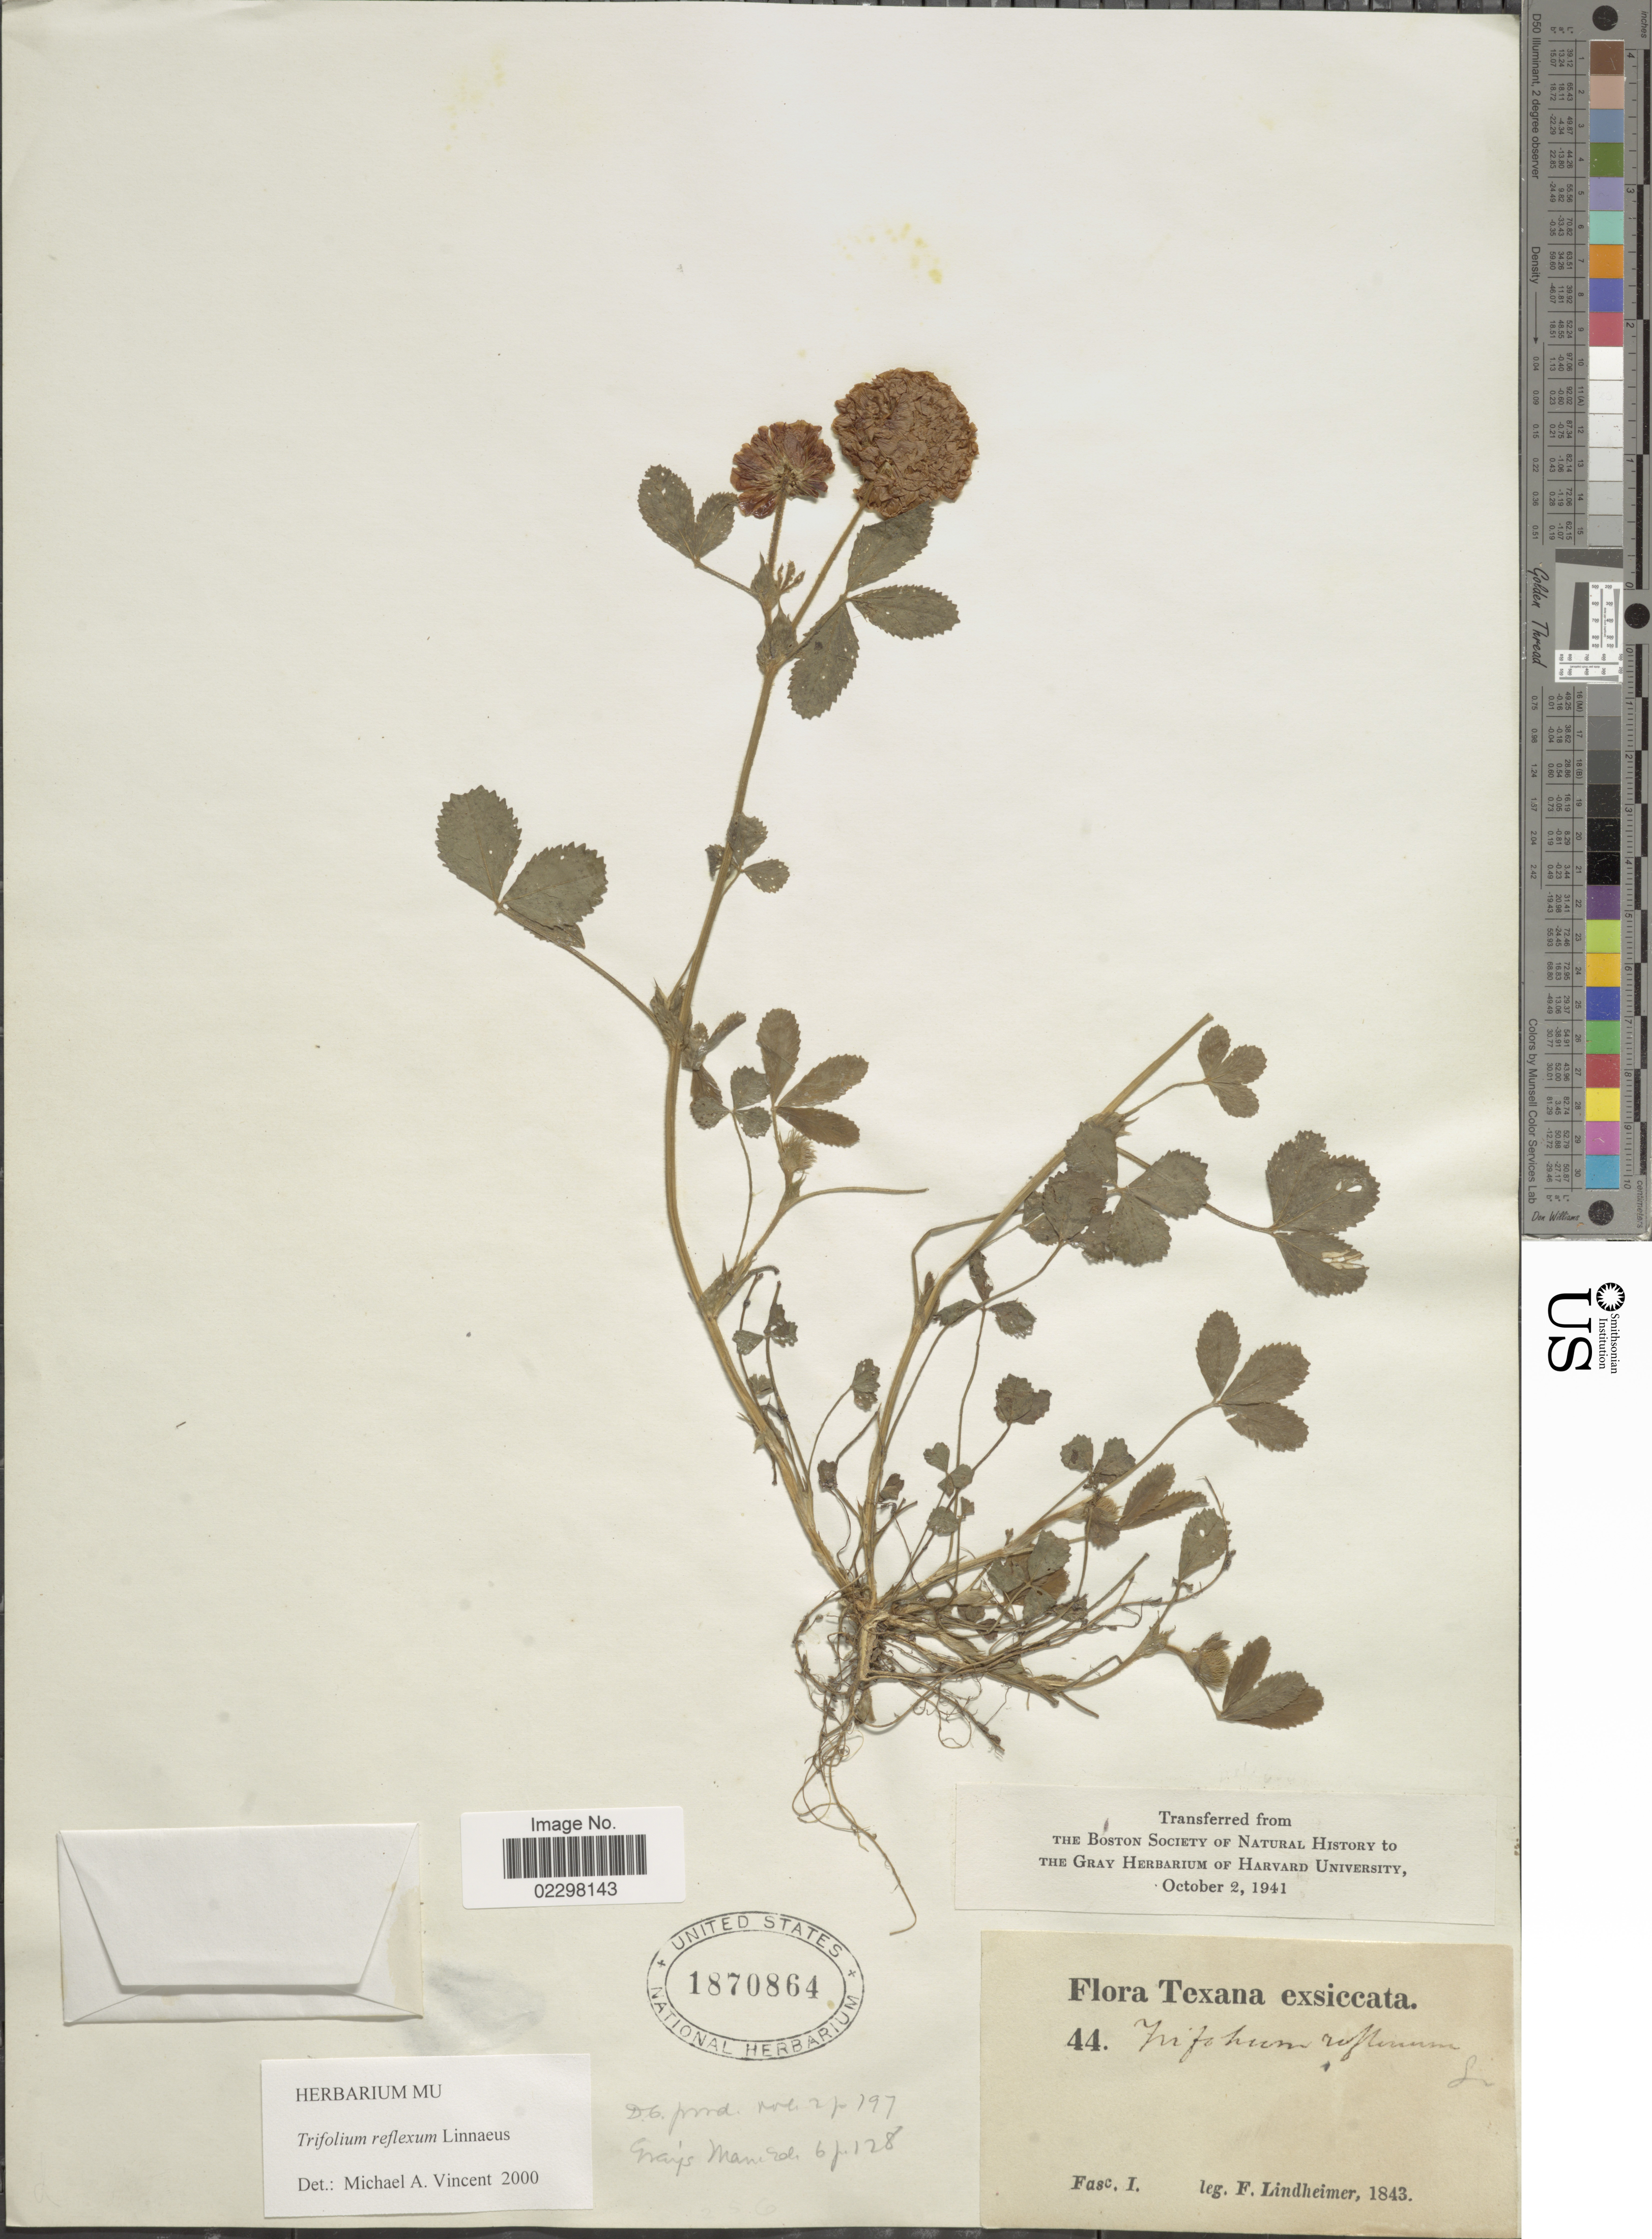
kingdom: Plantae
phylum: Tracheophyta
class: Magnoliopsida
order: Fabales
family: Fabaceae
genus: Trifolium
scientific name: Trifolium reflexum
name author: L.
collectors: F. Lindheimer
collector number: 44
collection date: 1843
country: United States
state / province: Texas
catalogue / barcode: US 1870864